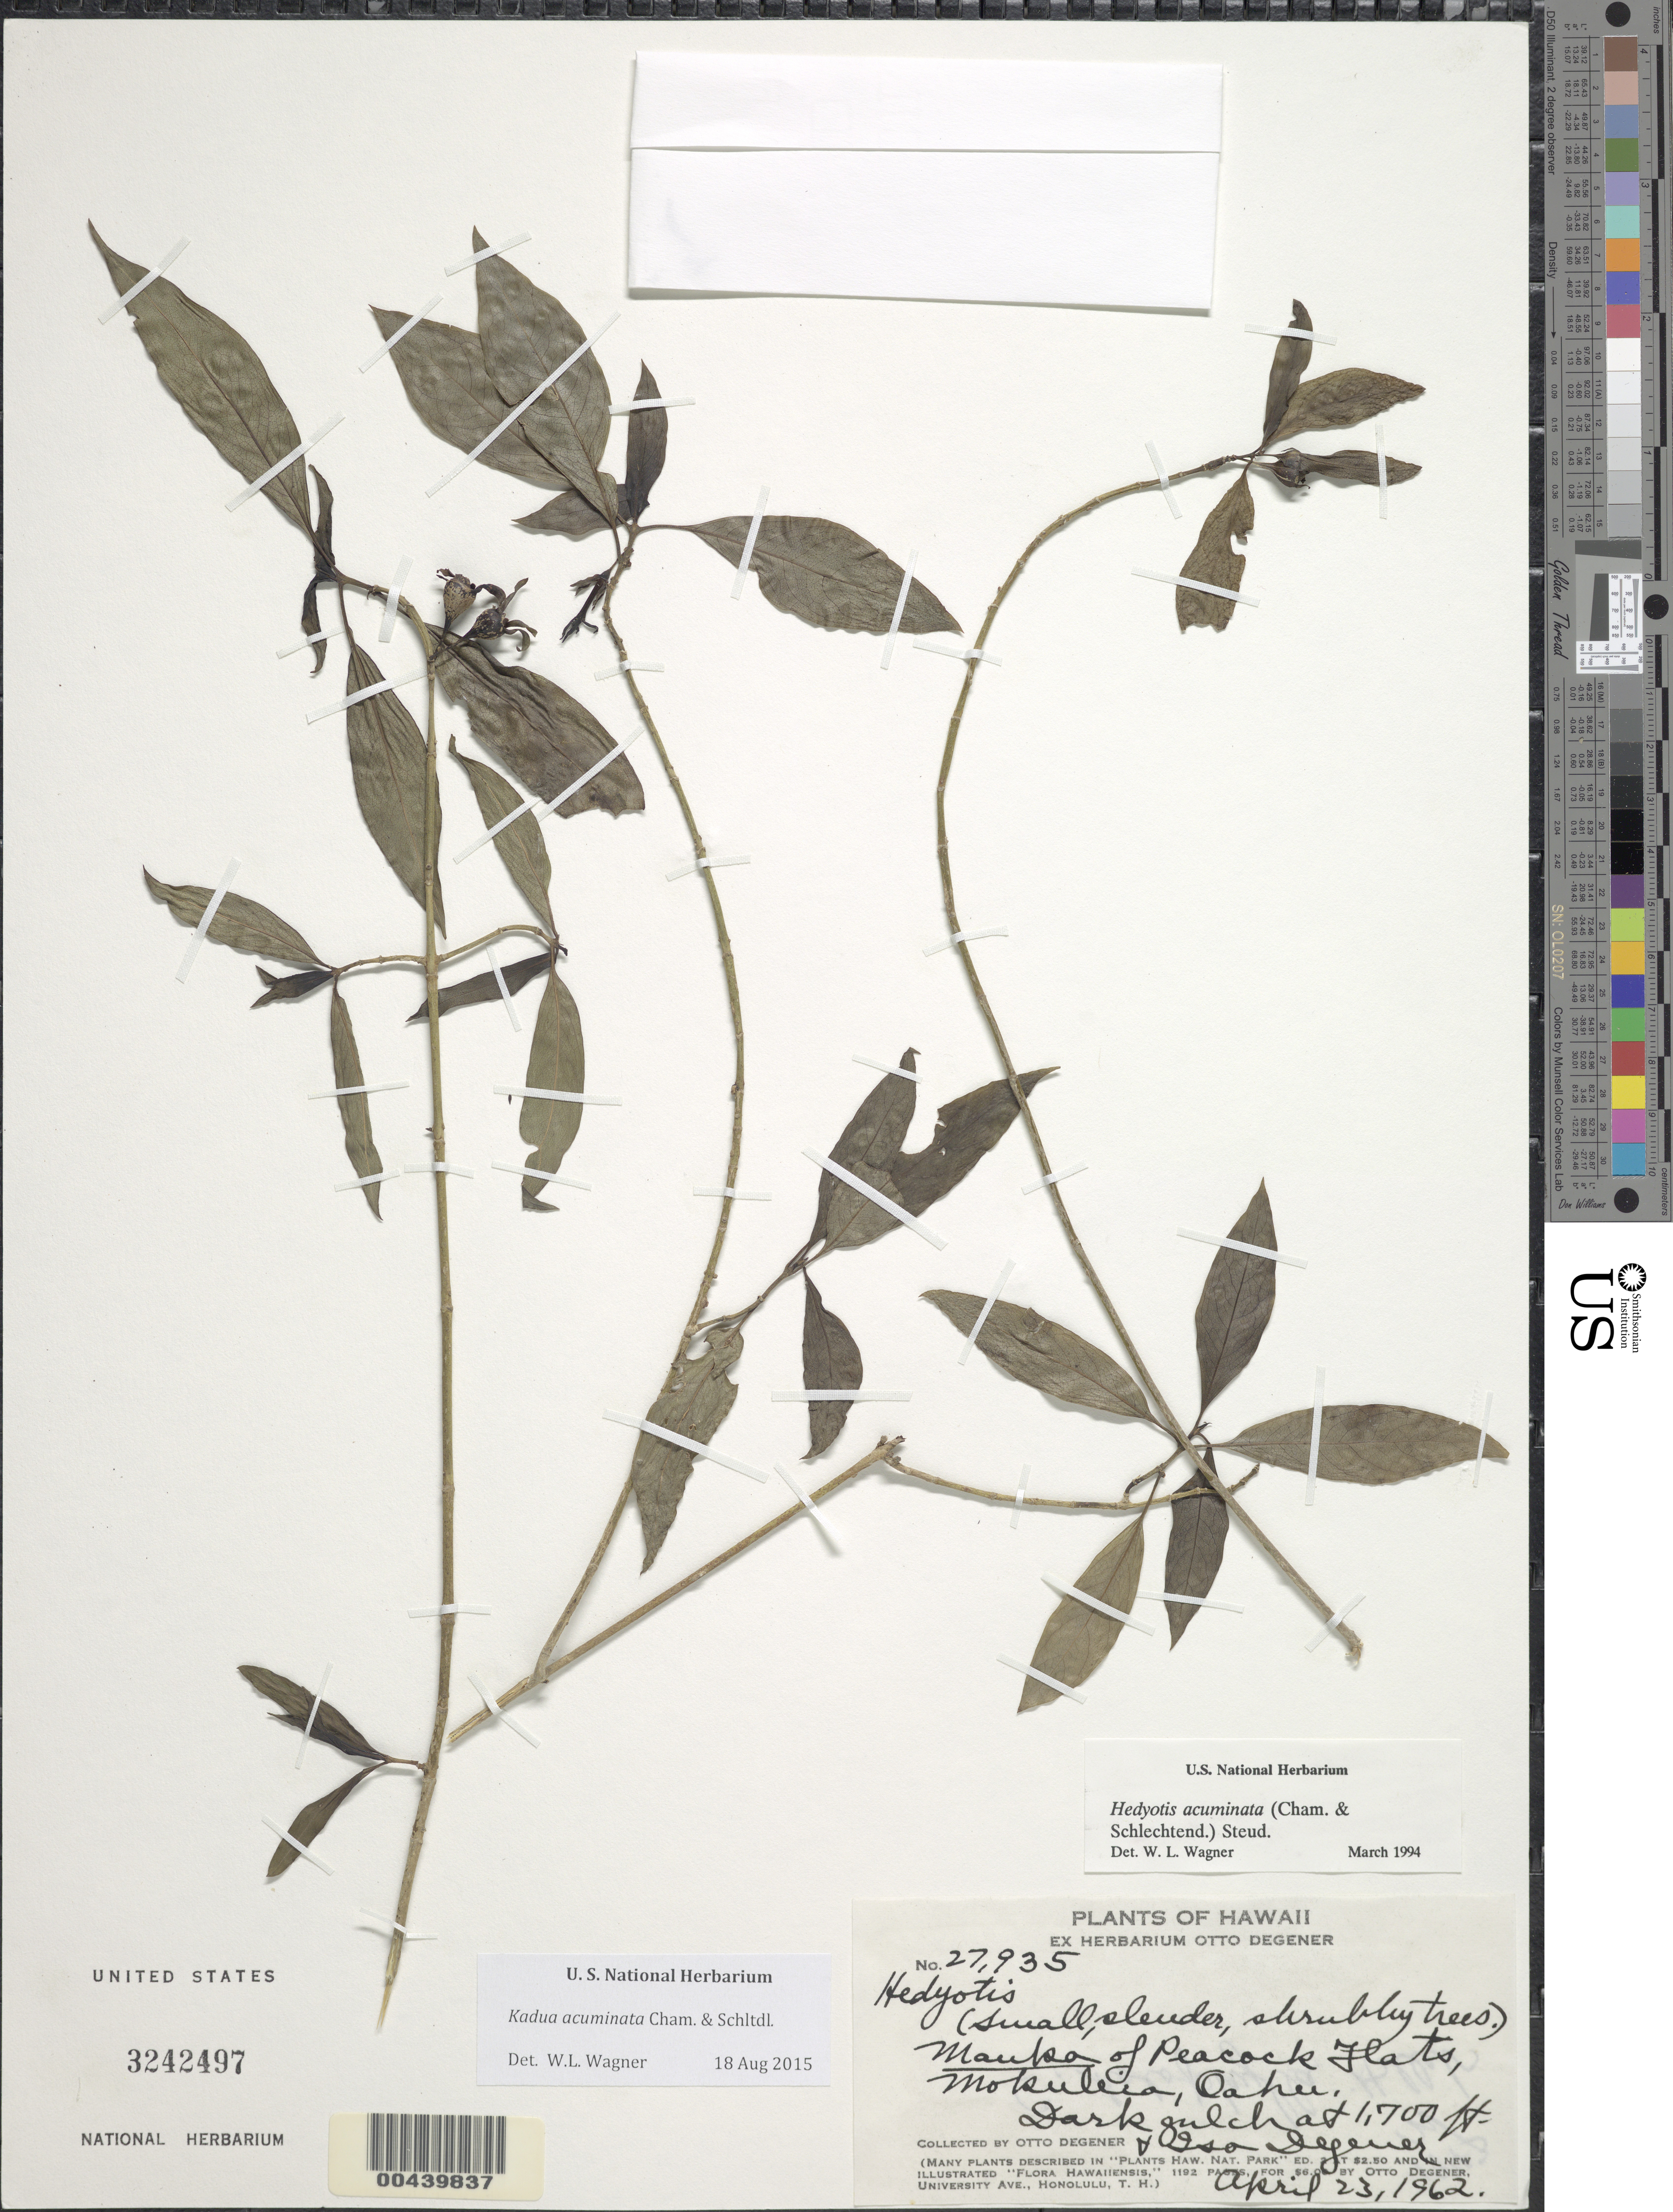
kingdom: Plantae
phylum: Tracheophyta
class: Magnoliopsida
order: Gentianales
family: Rubiaceae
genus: Kadua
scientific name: Kadua acuminata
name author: Cham. & Schltdl.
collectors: O. Degener & I. Degener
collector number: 27935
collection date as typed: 23 Apr 1962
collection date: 1962-04-23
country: United States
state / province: Hawaii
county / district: Honolulu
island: Oahu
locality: Mauka of Peacock Flats, Mokuleia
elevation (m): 518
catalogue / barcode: US 3242497